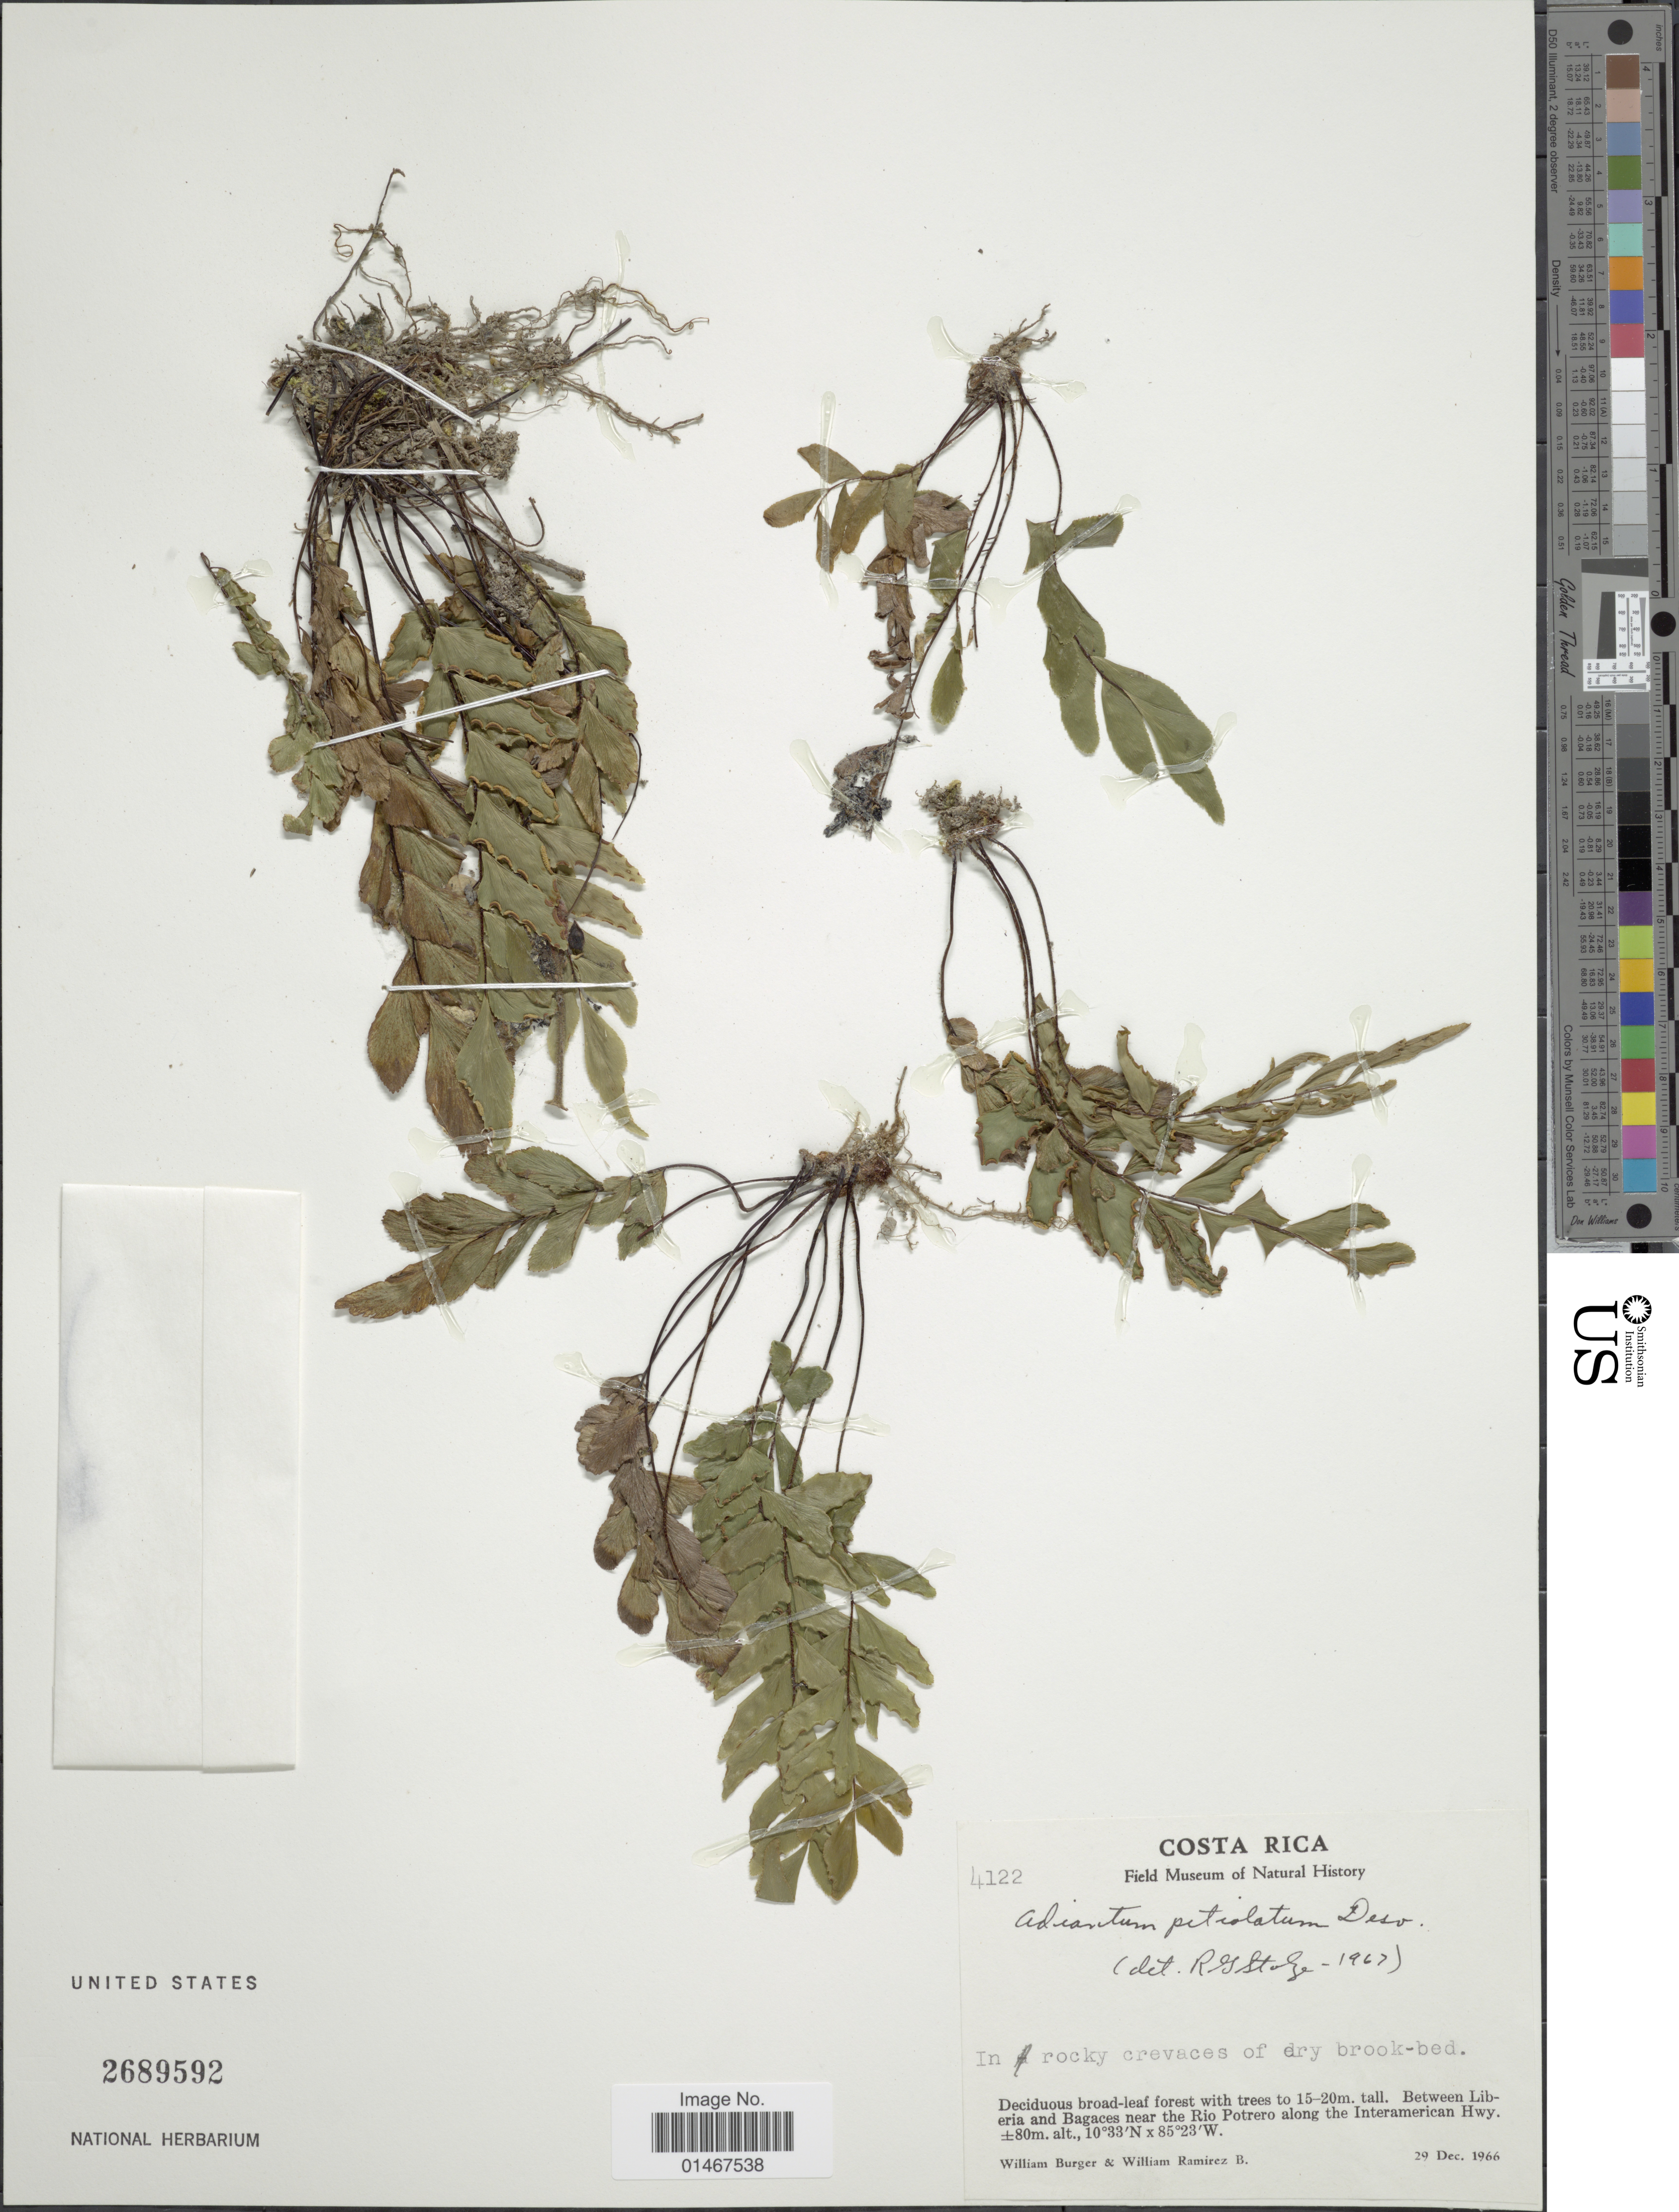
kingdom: Plantae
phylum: Tracheophyta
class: Polypodiopsida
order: Polypodiales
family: Pteridaceae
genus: Adiantum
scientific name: Adiantum petiolatum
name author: Desv.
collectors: W. Burger & W. Ramirez B.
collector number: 4122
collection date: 1966-12-29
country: Costa Rica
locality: Between Liberia and Bagaces near the Rio Potrero along the Interamerican Hwy.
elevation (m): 80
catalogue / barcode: US 2689592